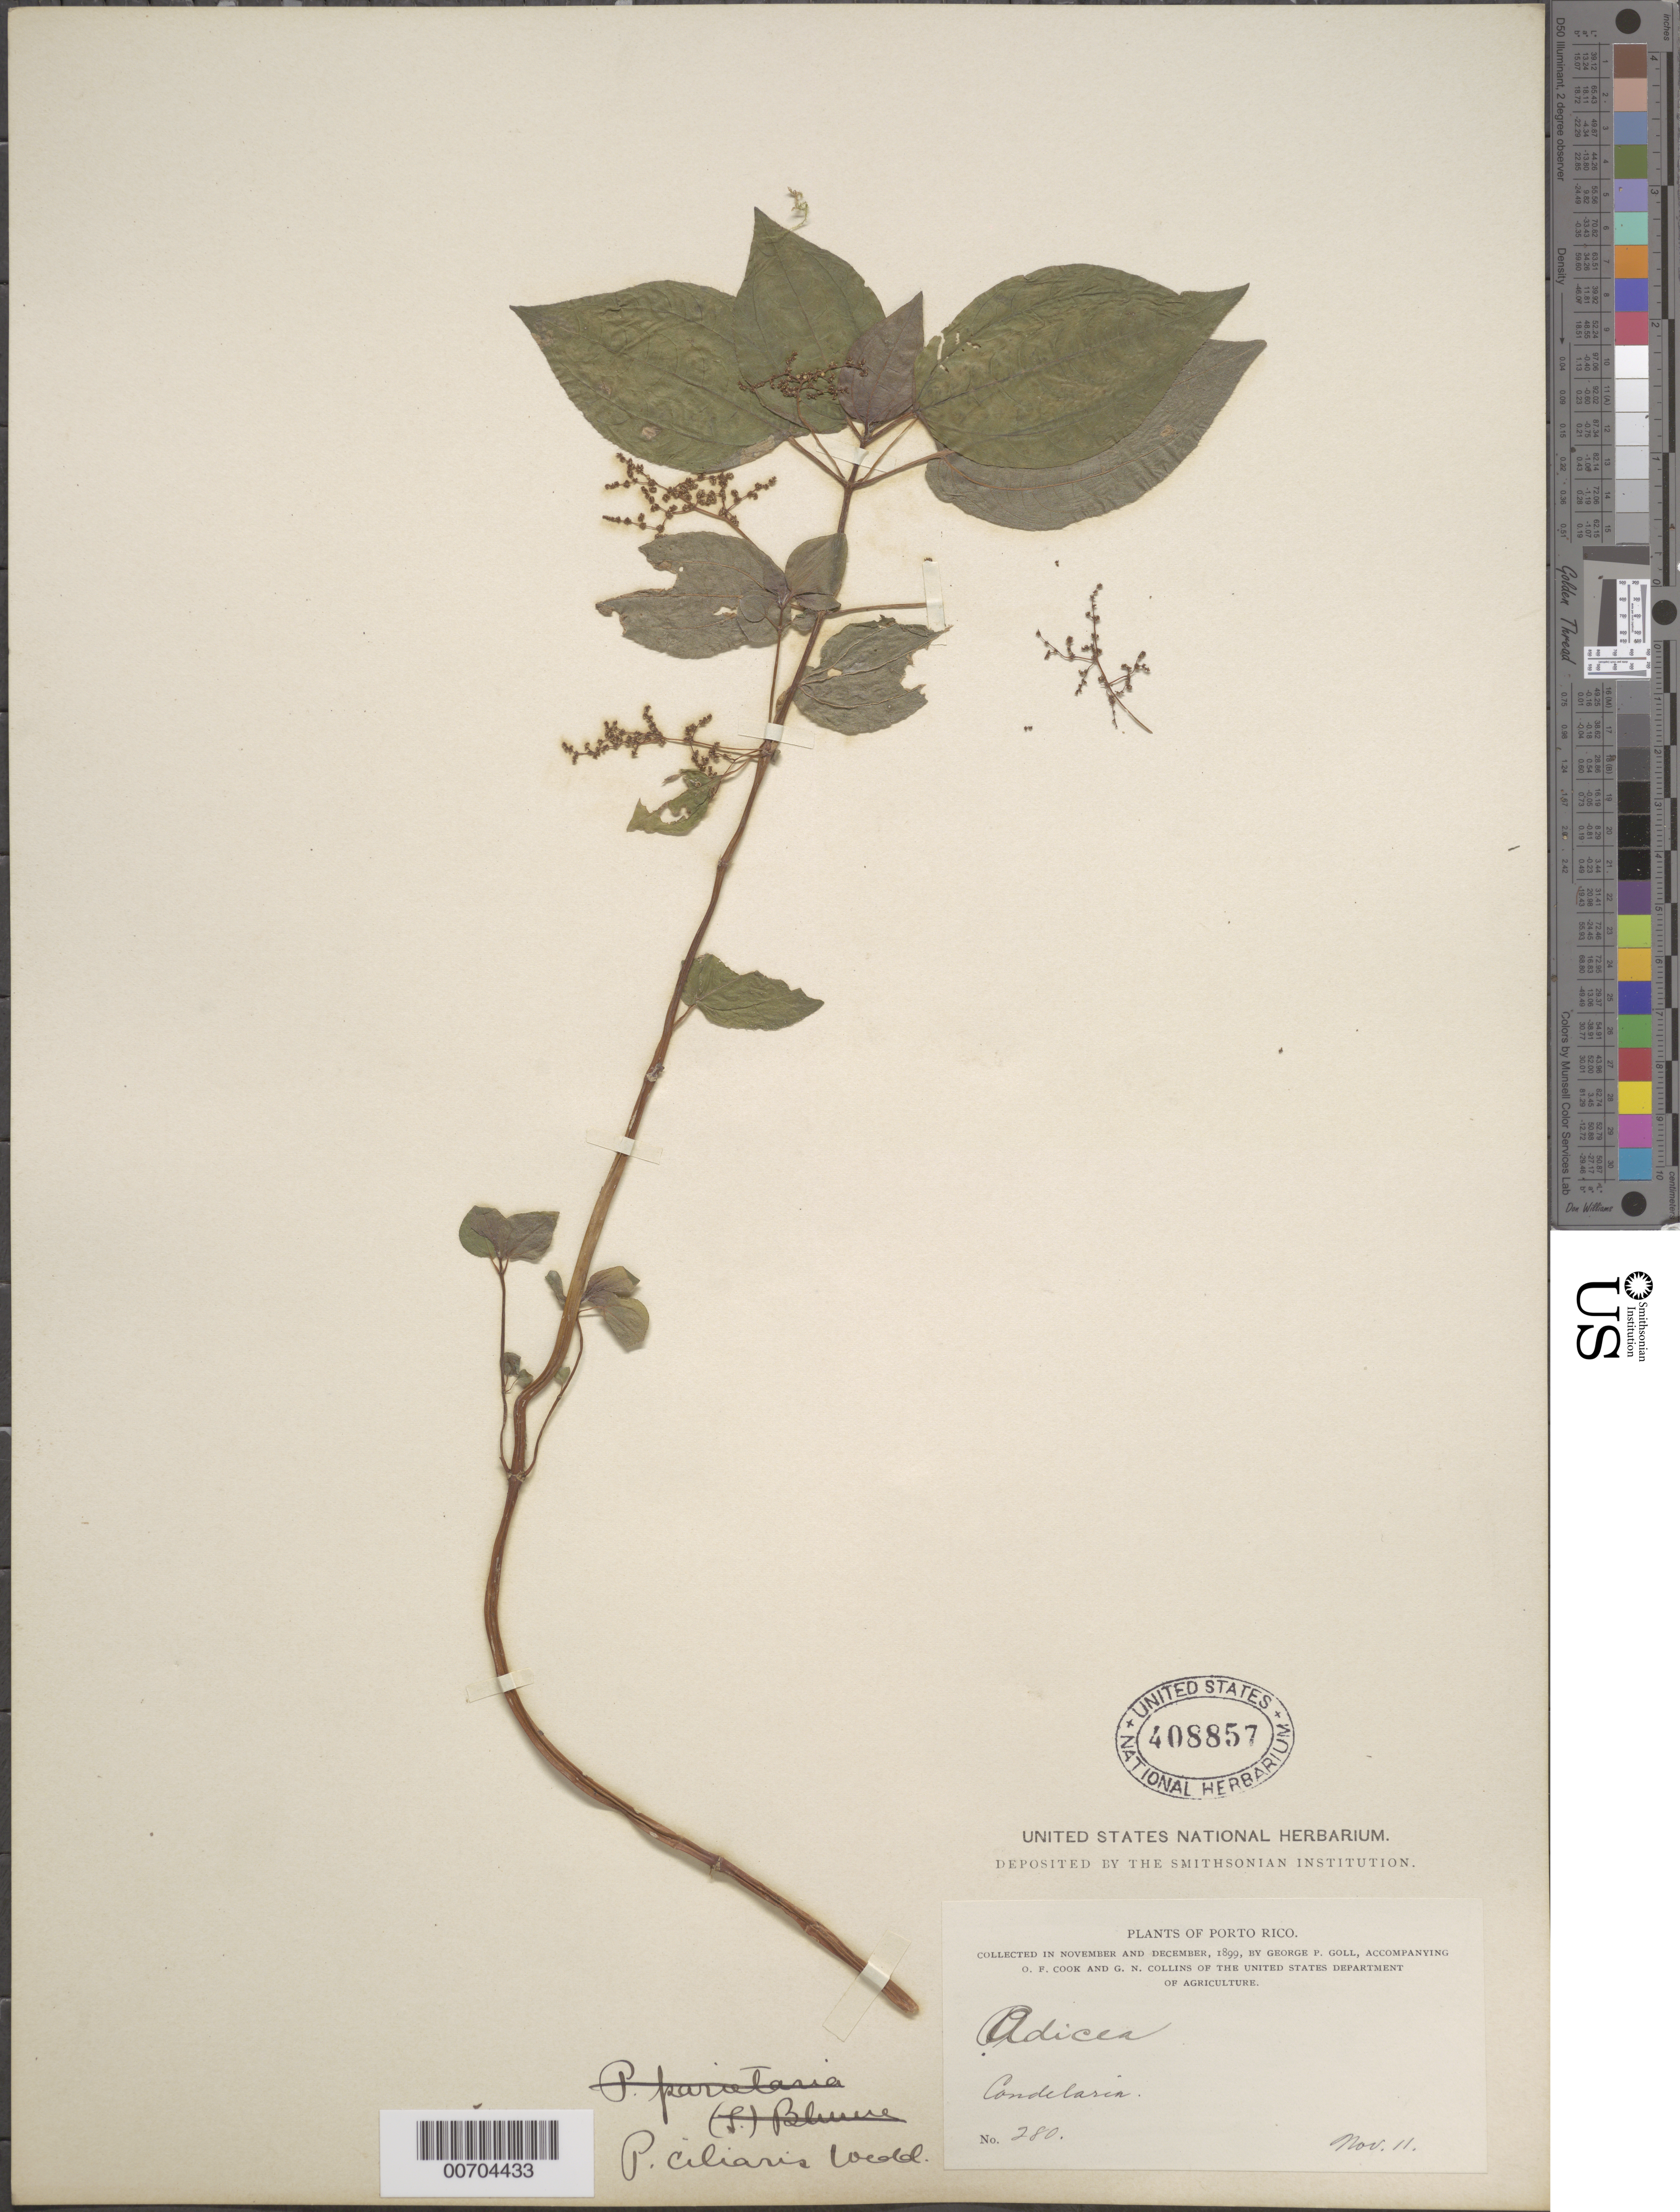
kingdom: Plantae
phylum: Tracheophyta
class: Magnoliopsida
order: Rosales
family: Urticaceae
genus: Pilea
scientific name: Pilea parietaria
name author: (L.) Blume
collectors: G. Goll, O. F. Cook & G. Collins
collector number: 280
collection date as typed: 11 Nov 1899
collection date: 1899-11-11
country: Puerto Rico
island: Greater Antilles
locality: Candelaria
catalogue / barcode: US 408857